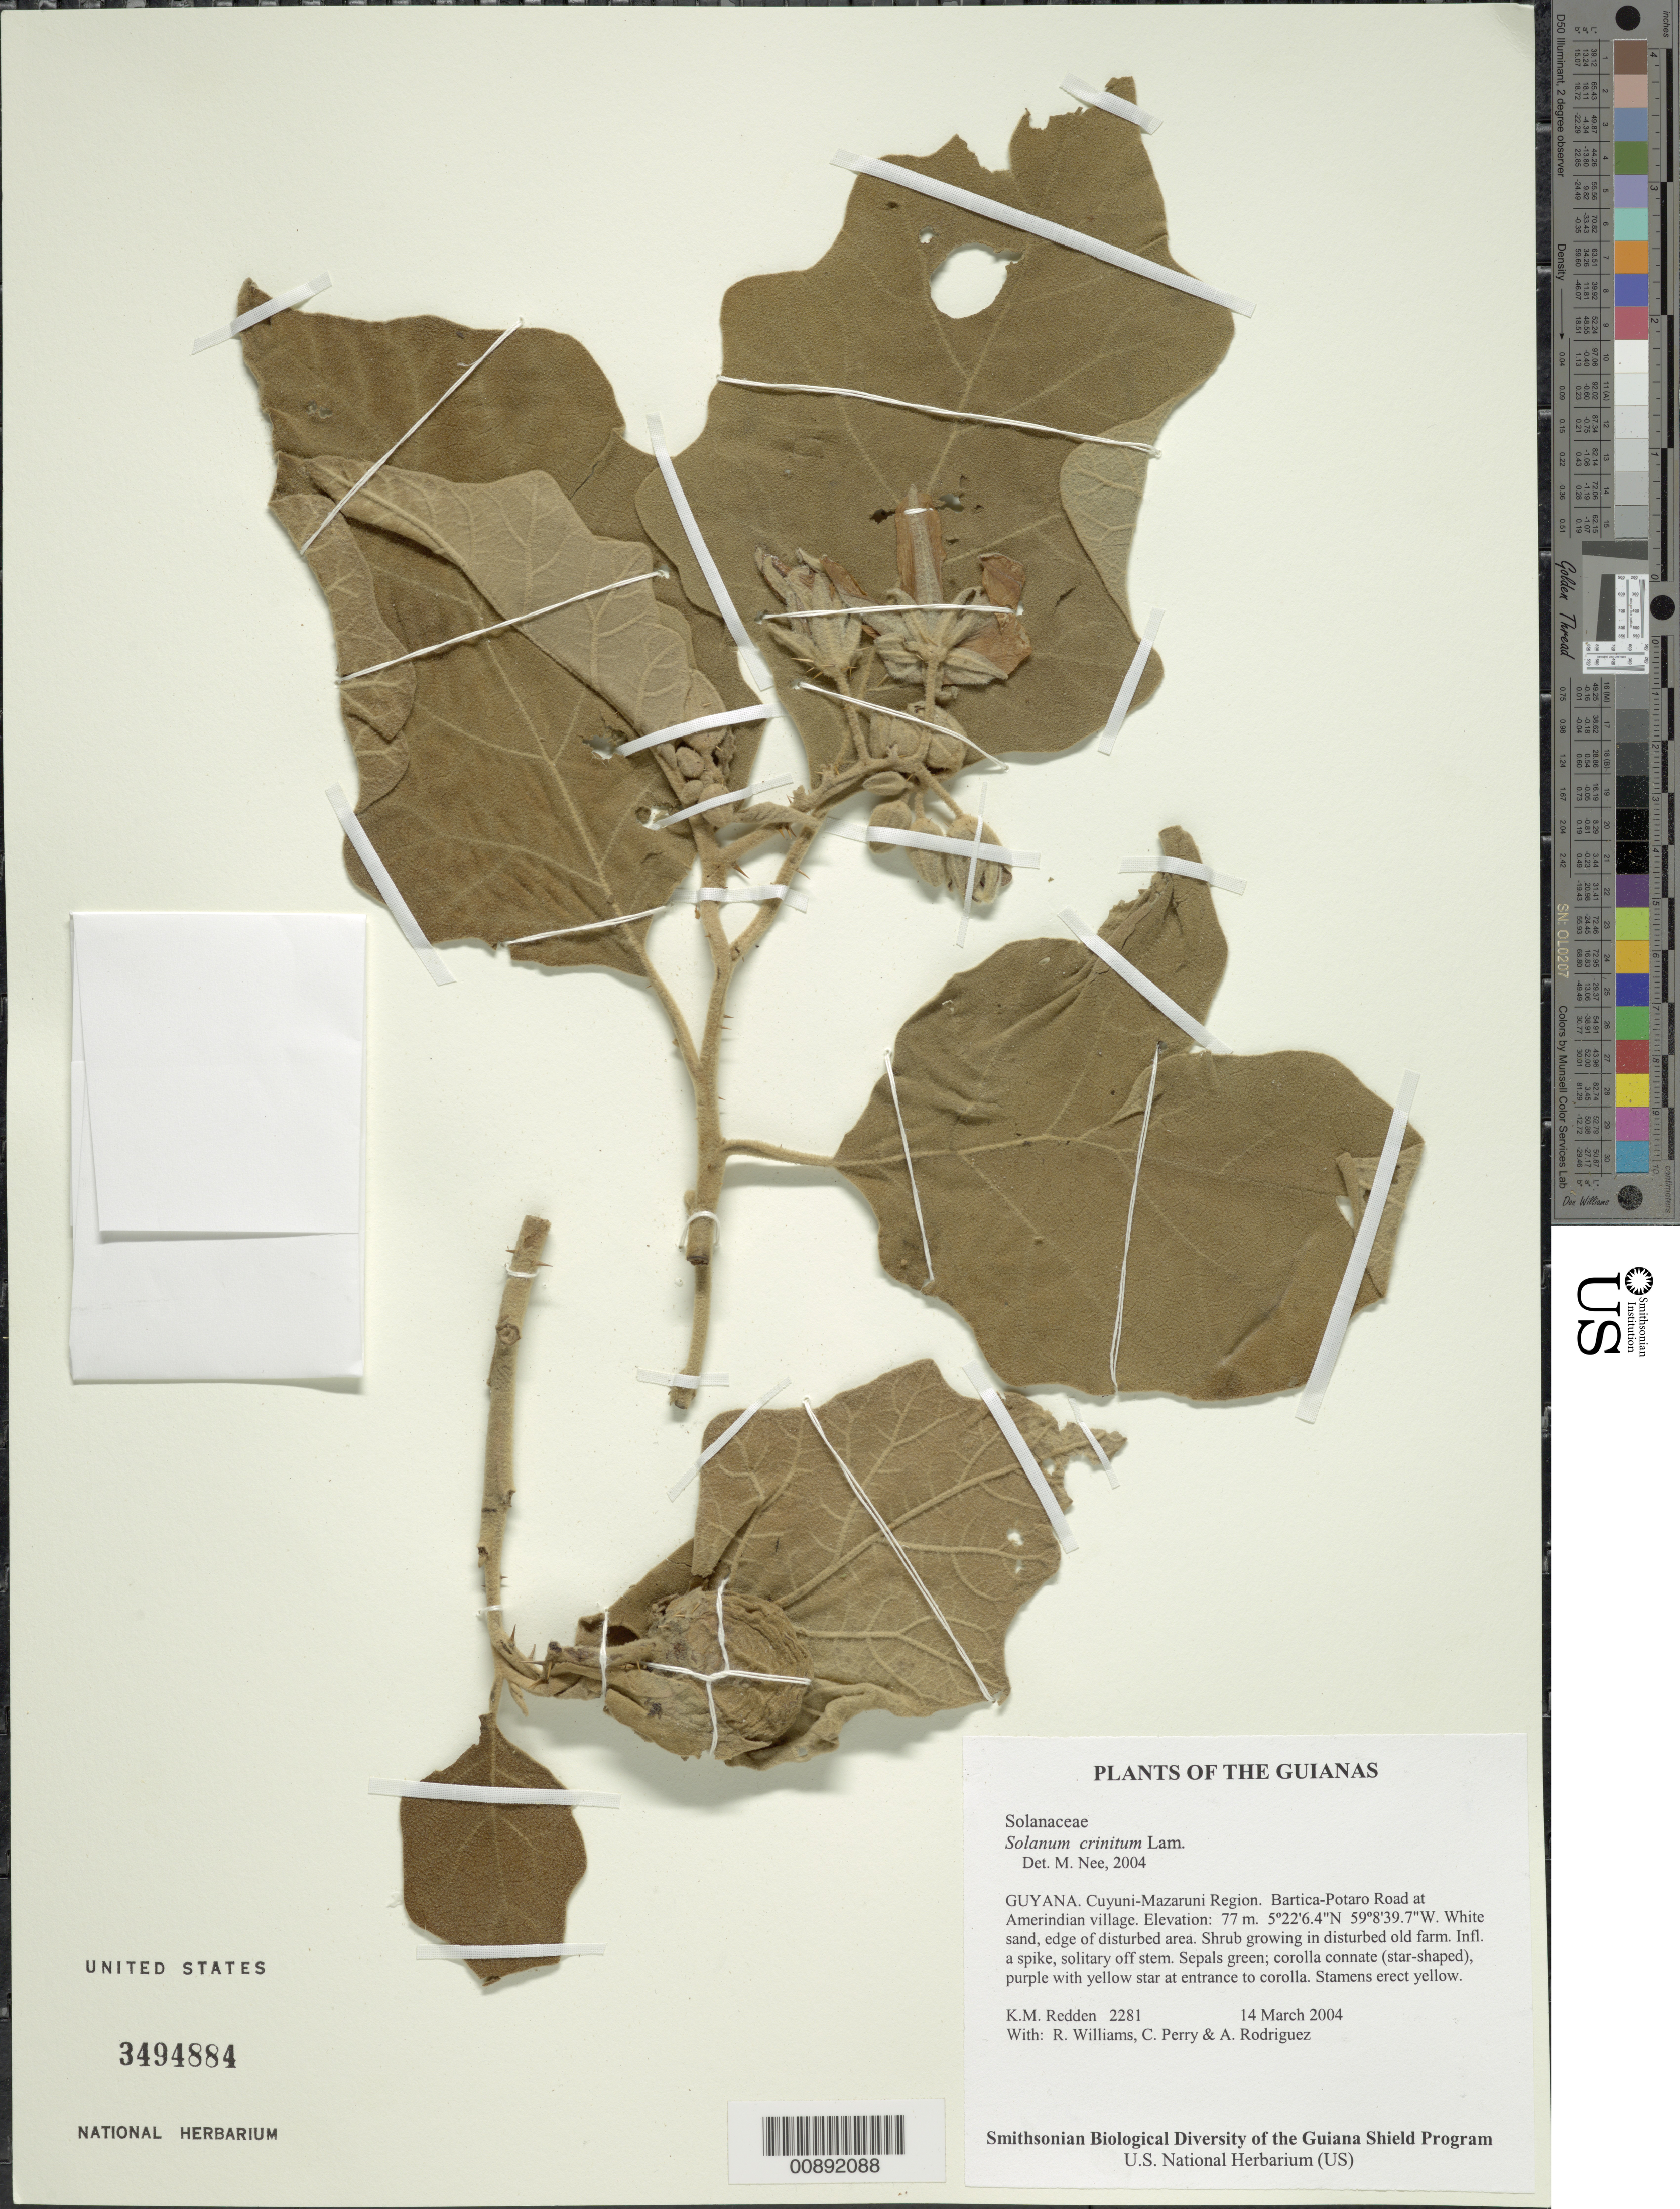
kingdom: Plantae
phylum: Tracheophyta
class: Magnoliopsida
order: Solanales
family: Solanaceae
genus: Solanum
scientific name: Solanum crinitum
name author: Lam.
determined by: Nee, Michael H.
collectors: K. M. Redden, R. Williams, C. Perry & A. Rodriguez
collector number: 2281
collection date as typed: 14 March 2004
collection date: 2004-03-14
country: Guyana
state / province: Cuyuni-Mazaruni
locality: Bartica-Potaro Road at Amerindian village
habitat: White sand, edge of disturbed area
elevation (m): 77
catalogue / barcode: US 3494884